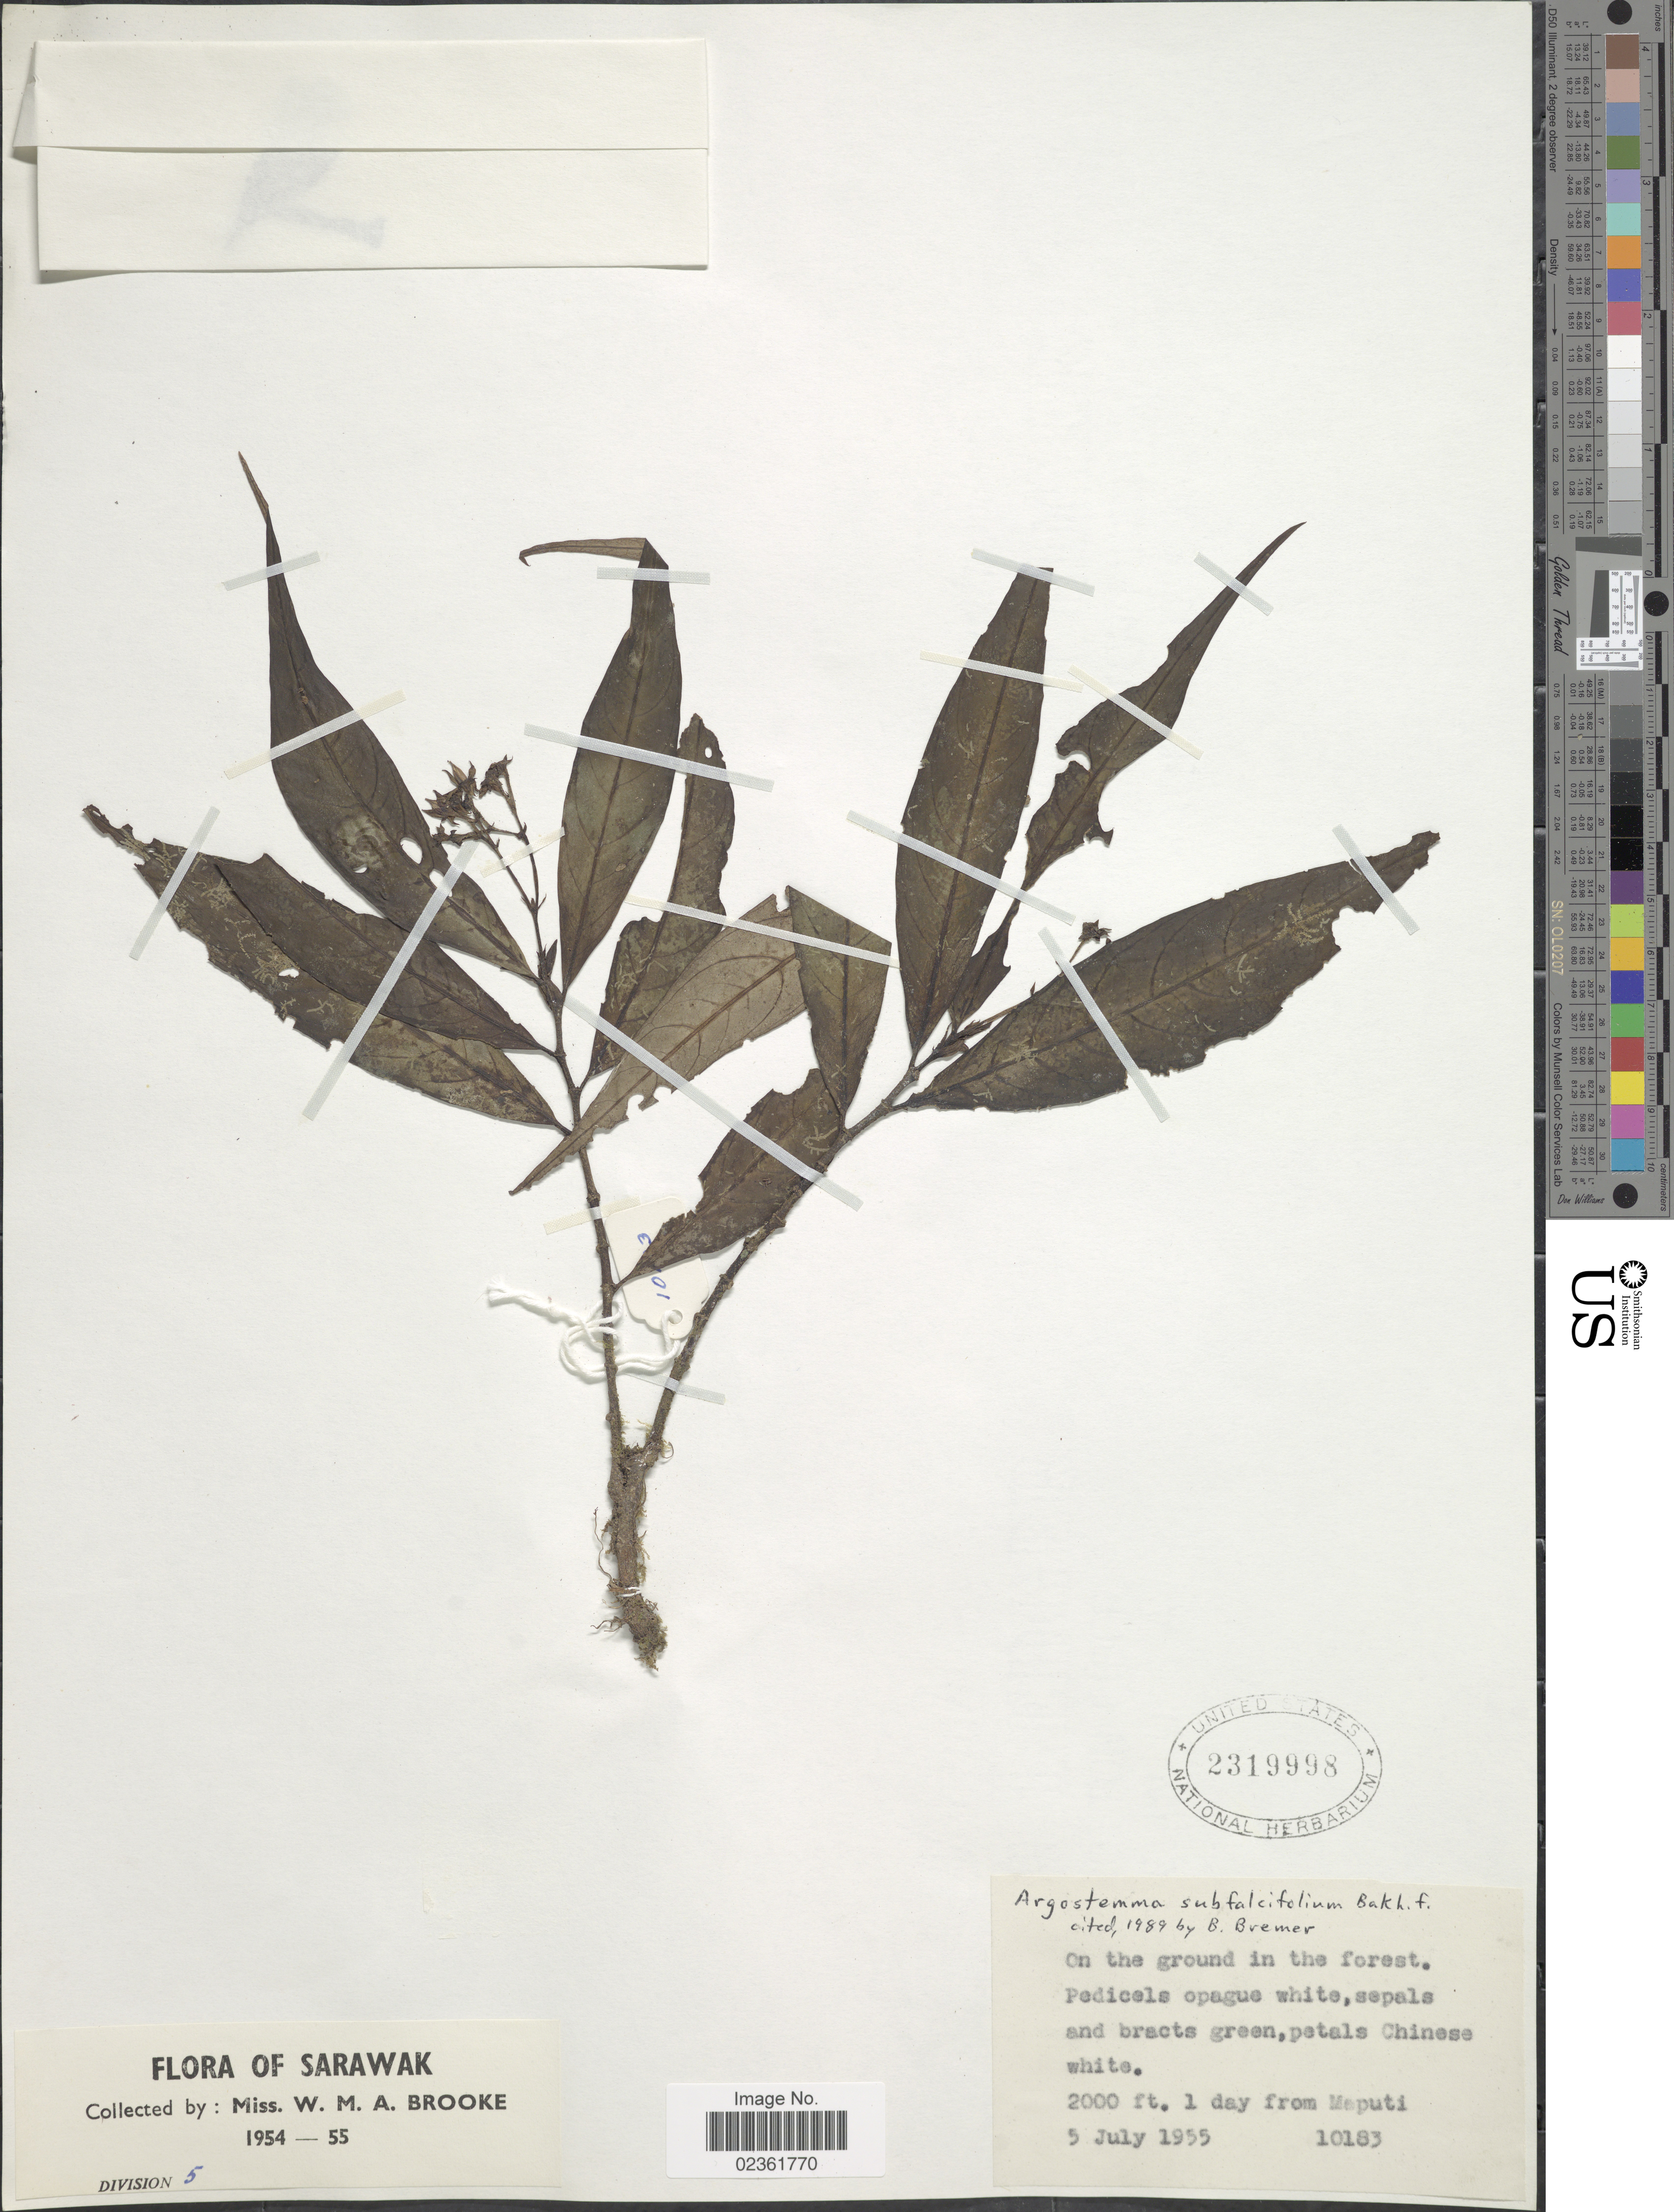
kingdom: Plantae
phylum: Tracheophyta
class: Magnoliopsida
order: Gentianales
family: Rubiaceae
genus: Argostemma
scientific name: Argostemma subfalcifolium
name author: Bakh. f.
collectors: W. Brooke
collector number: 10183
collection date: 1955-07-05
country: Malaysia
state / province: Sarawak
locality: On the ground in the forest, 1 day from Maputi [interpreted].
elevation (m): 610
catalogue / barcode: US 2319998